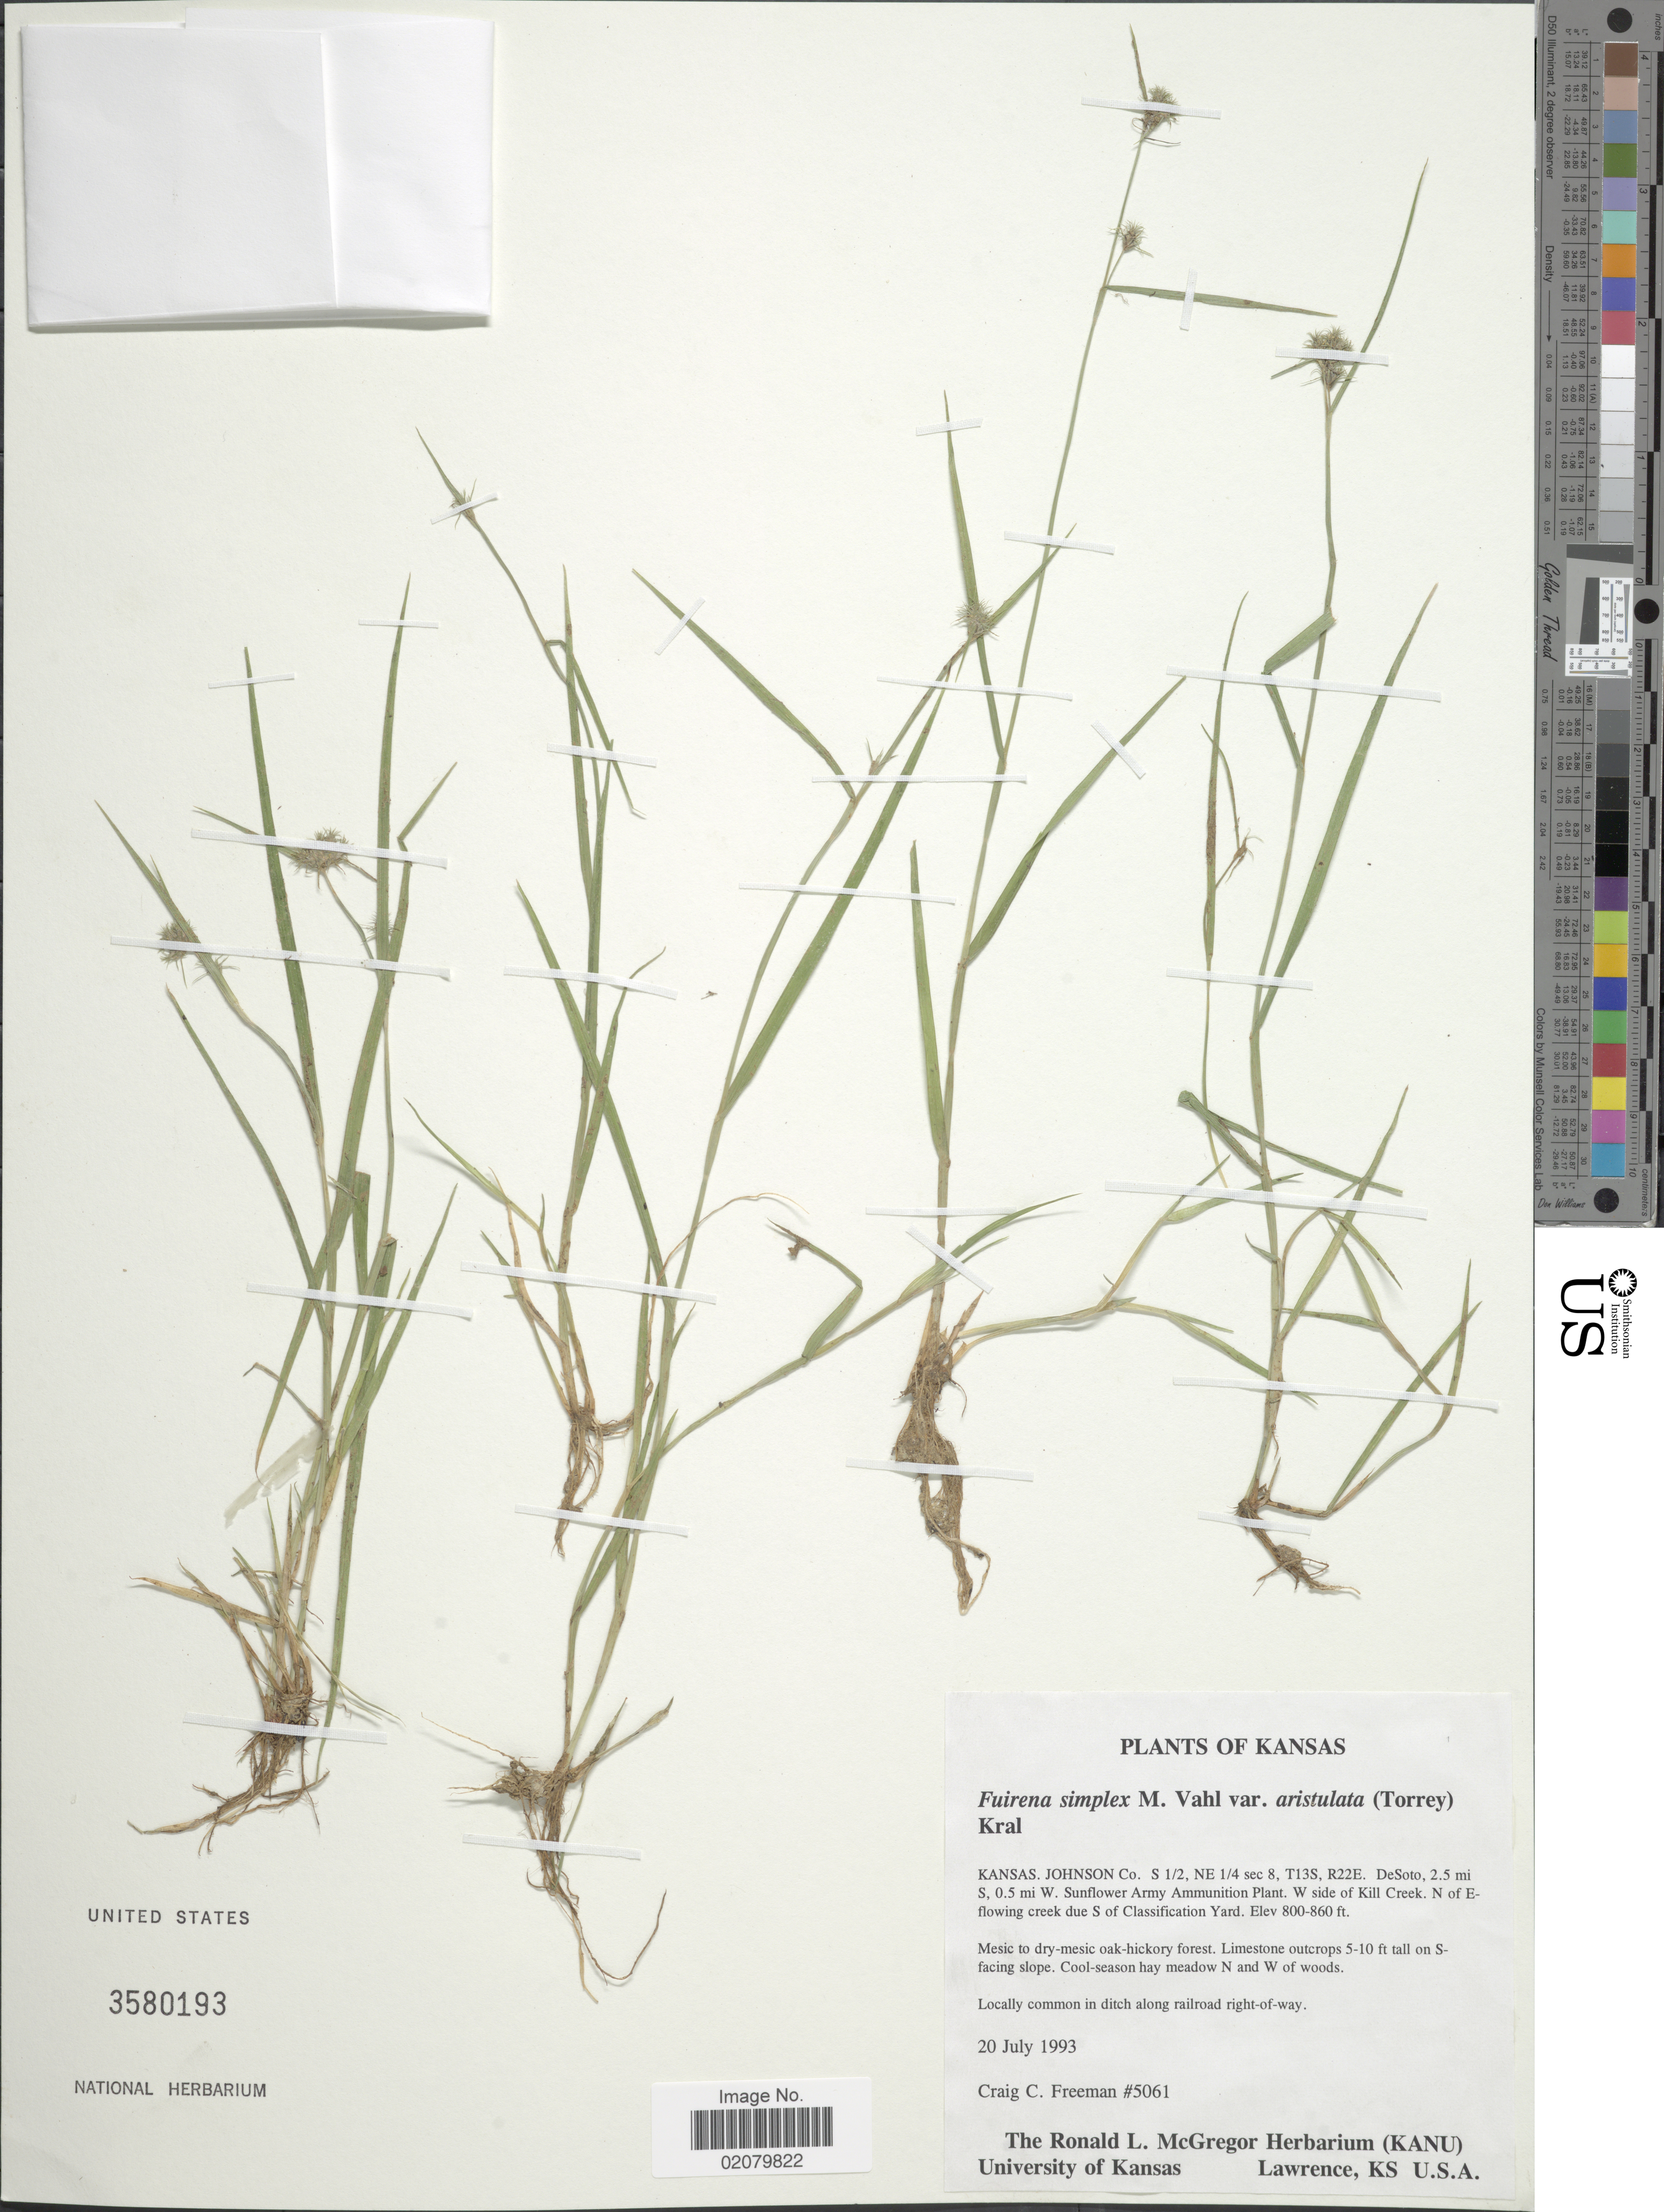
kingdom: Plantae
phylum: Tracheophyta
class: Liliopsida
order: Poales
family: Cyperaceae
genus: Fuirena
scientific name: Fuirena simplex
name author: Vahl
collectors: C. C. Freeman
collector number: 5061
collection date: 1993-07-20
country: United States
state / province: Kansas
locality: Kansas, Johnson Co. S 1/2, NE 1/4 Sec 8, T13S, R22E. DeSoto 2.5 mi S, 0.5 mi W. Sunflower Ammunition Plant. W side of Kill Creek. N of E flowing creek due S of Classification Yard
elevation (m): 244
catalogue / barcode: US 3580193